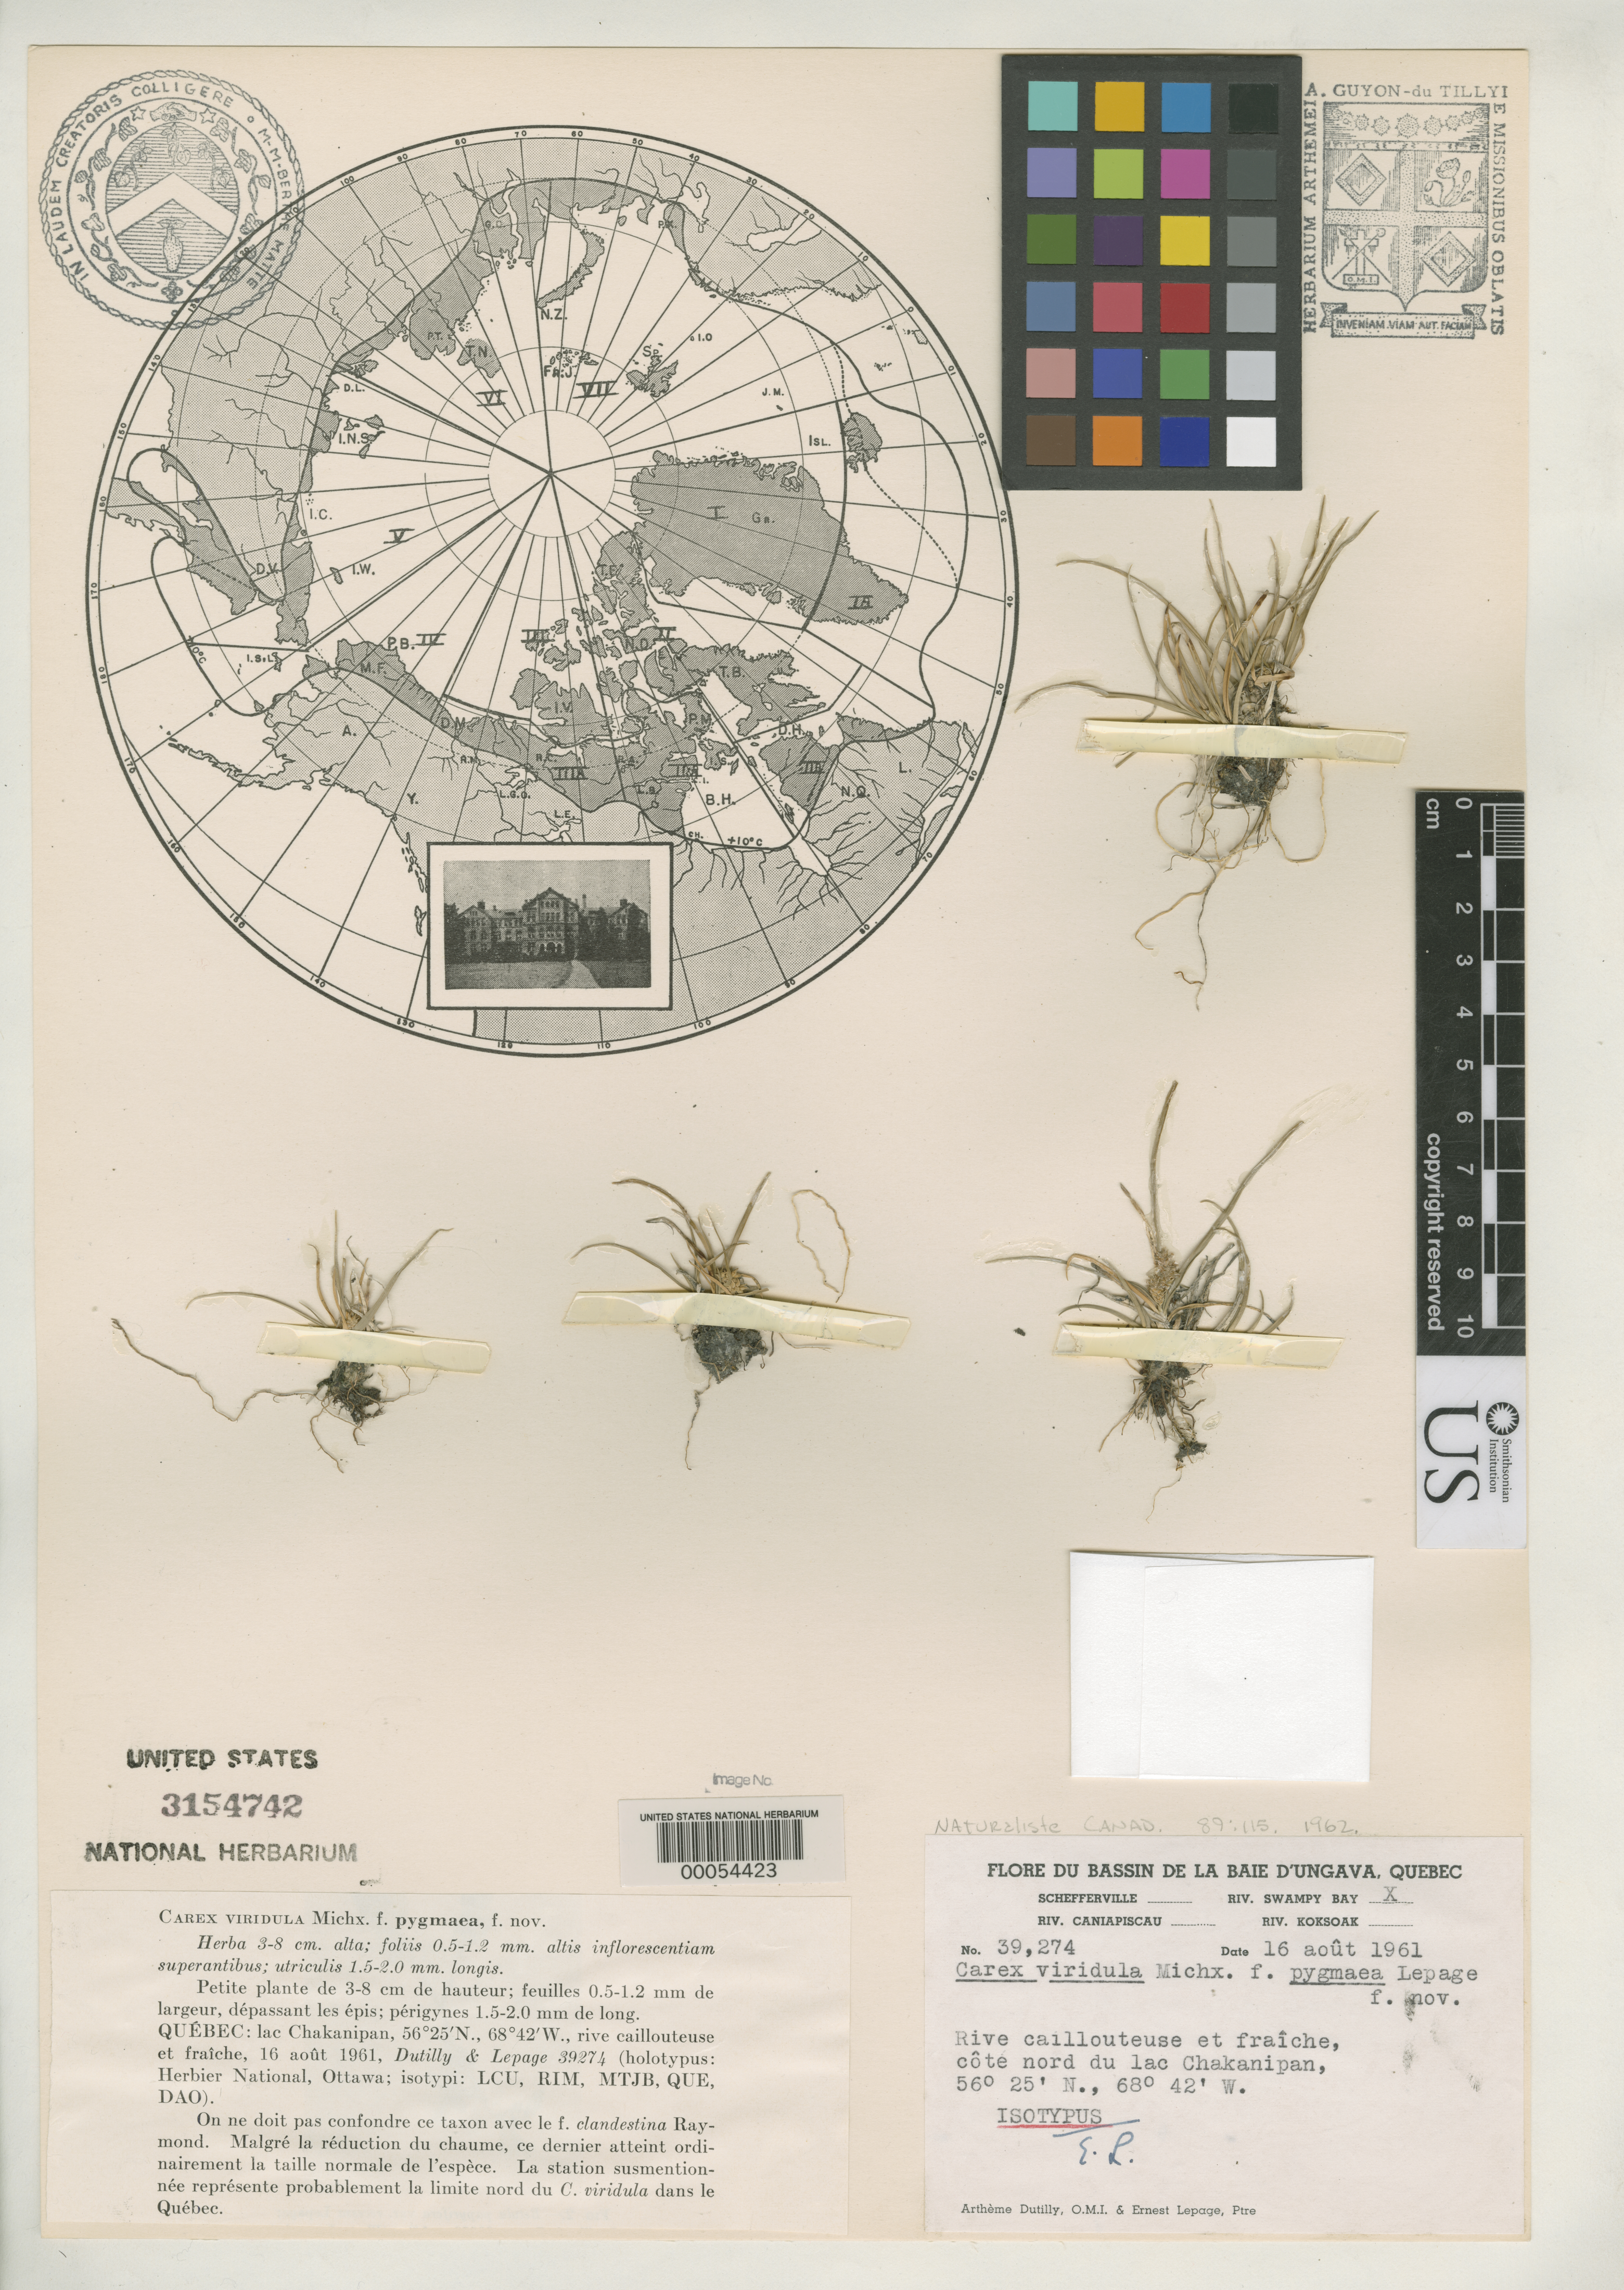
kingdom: Plantae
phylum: Tracheophyta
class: Liliopsida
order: Poales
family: Cyperaceae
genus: Carex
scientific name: Carex viridula f. pygmaea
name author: Lepage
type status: Isotype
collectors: A. Dutilly & E. L. Lepage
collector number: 39274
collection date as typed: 16 Aug 1961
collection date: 1961-08-16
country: Canada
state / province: Quebec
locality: N of Chakanipan River, swampy bay.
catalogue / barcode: US 3154742